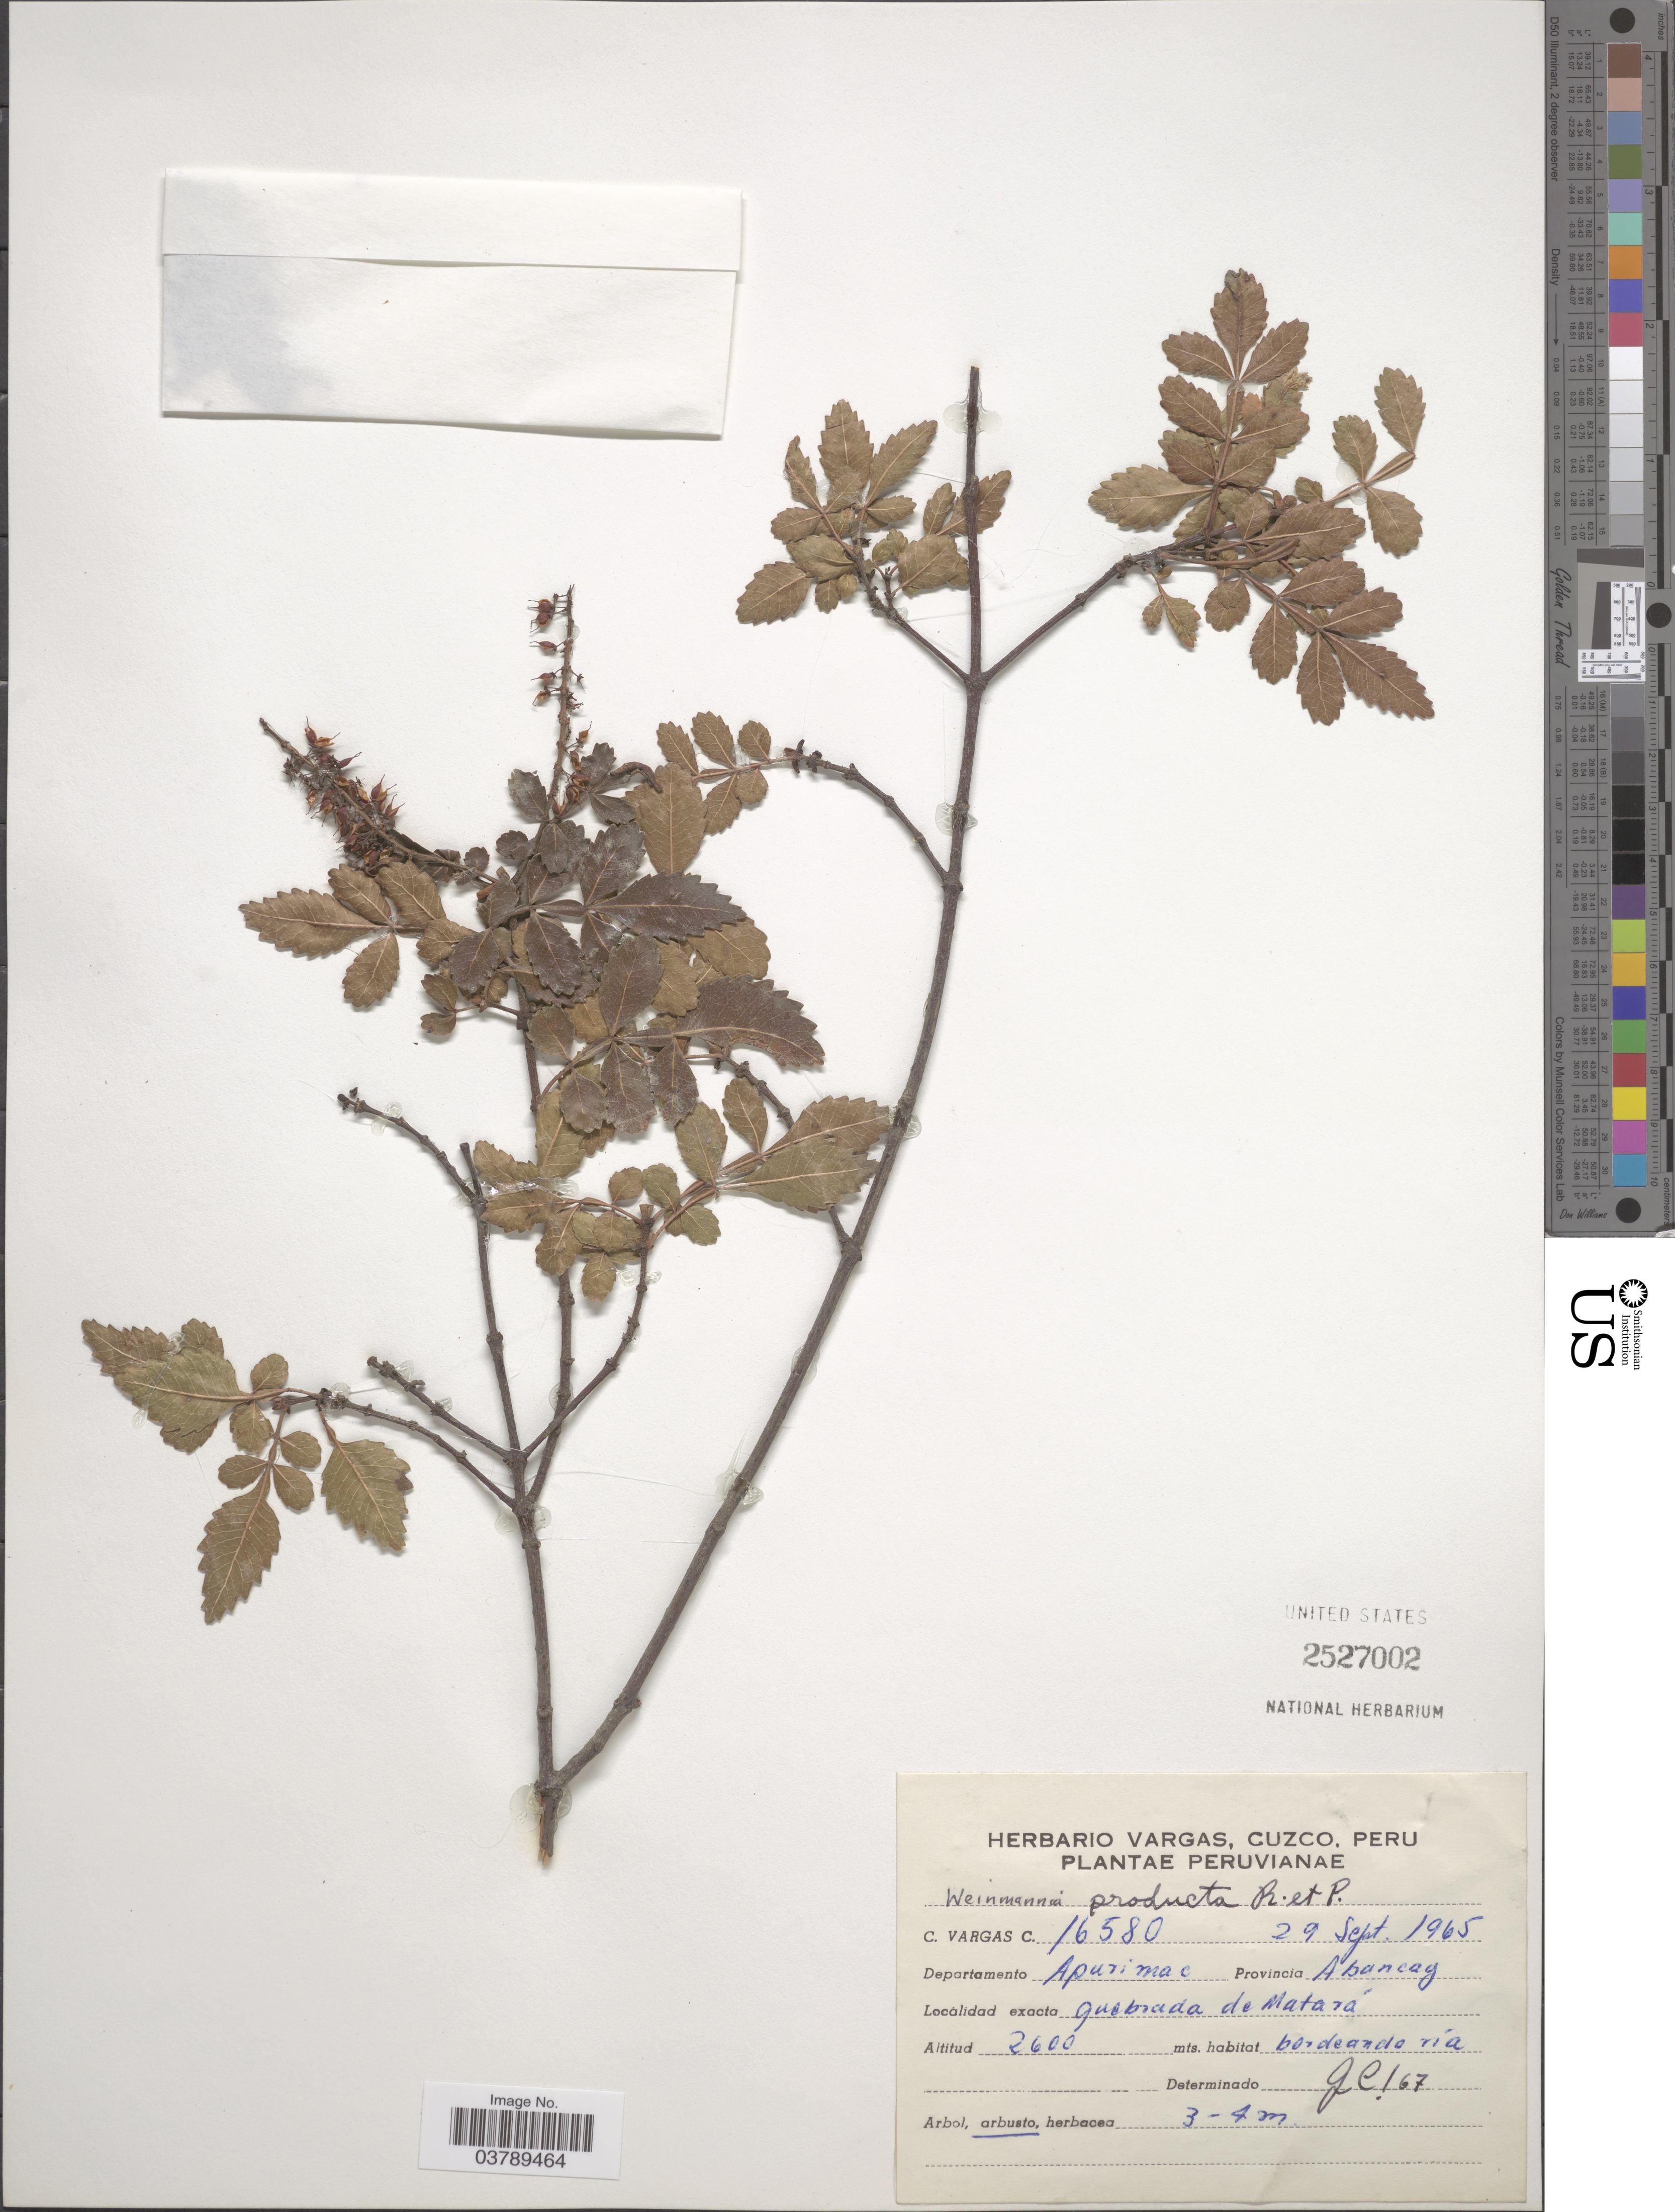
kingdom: Plantae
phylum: Tracheophyta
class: Magnoliopsida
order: Oxalidales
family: Cunoniaceae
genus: Weinmannia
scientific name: Weinmannia producta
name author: Moric.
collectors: C. Vargas Calderón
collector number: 16580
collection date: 1965-09-29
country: Peru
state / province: Apurímac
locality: Departamento Apurimac, Provincia Abancay. Quebrada de Matará.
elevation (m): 2600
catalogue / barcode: US 2527002